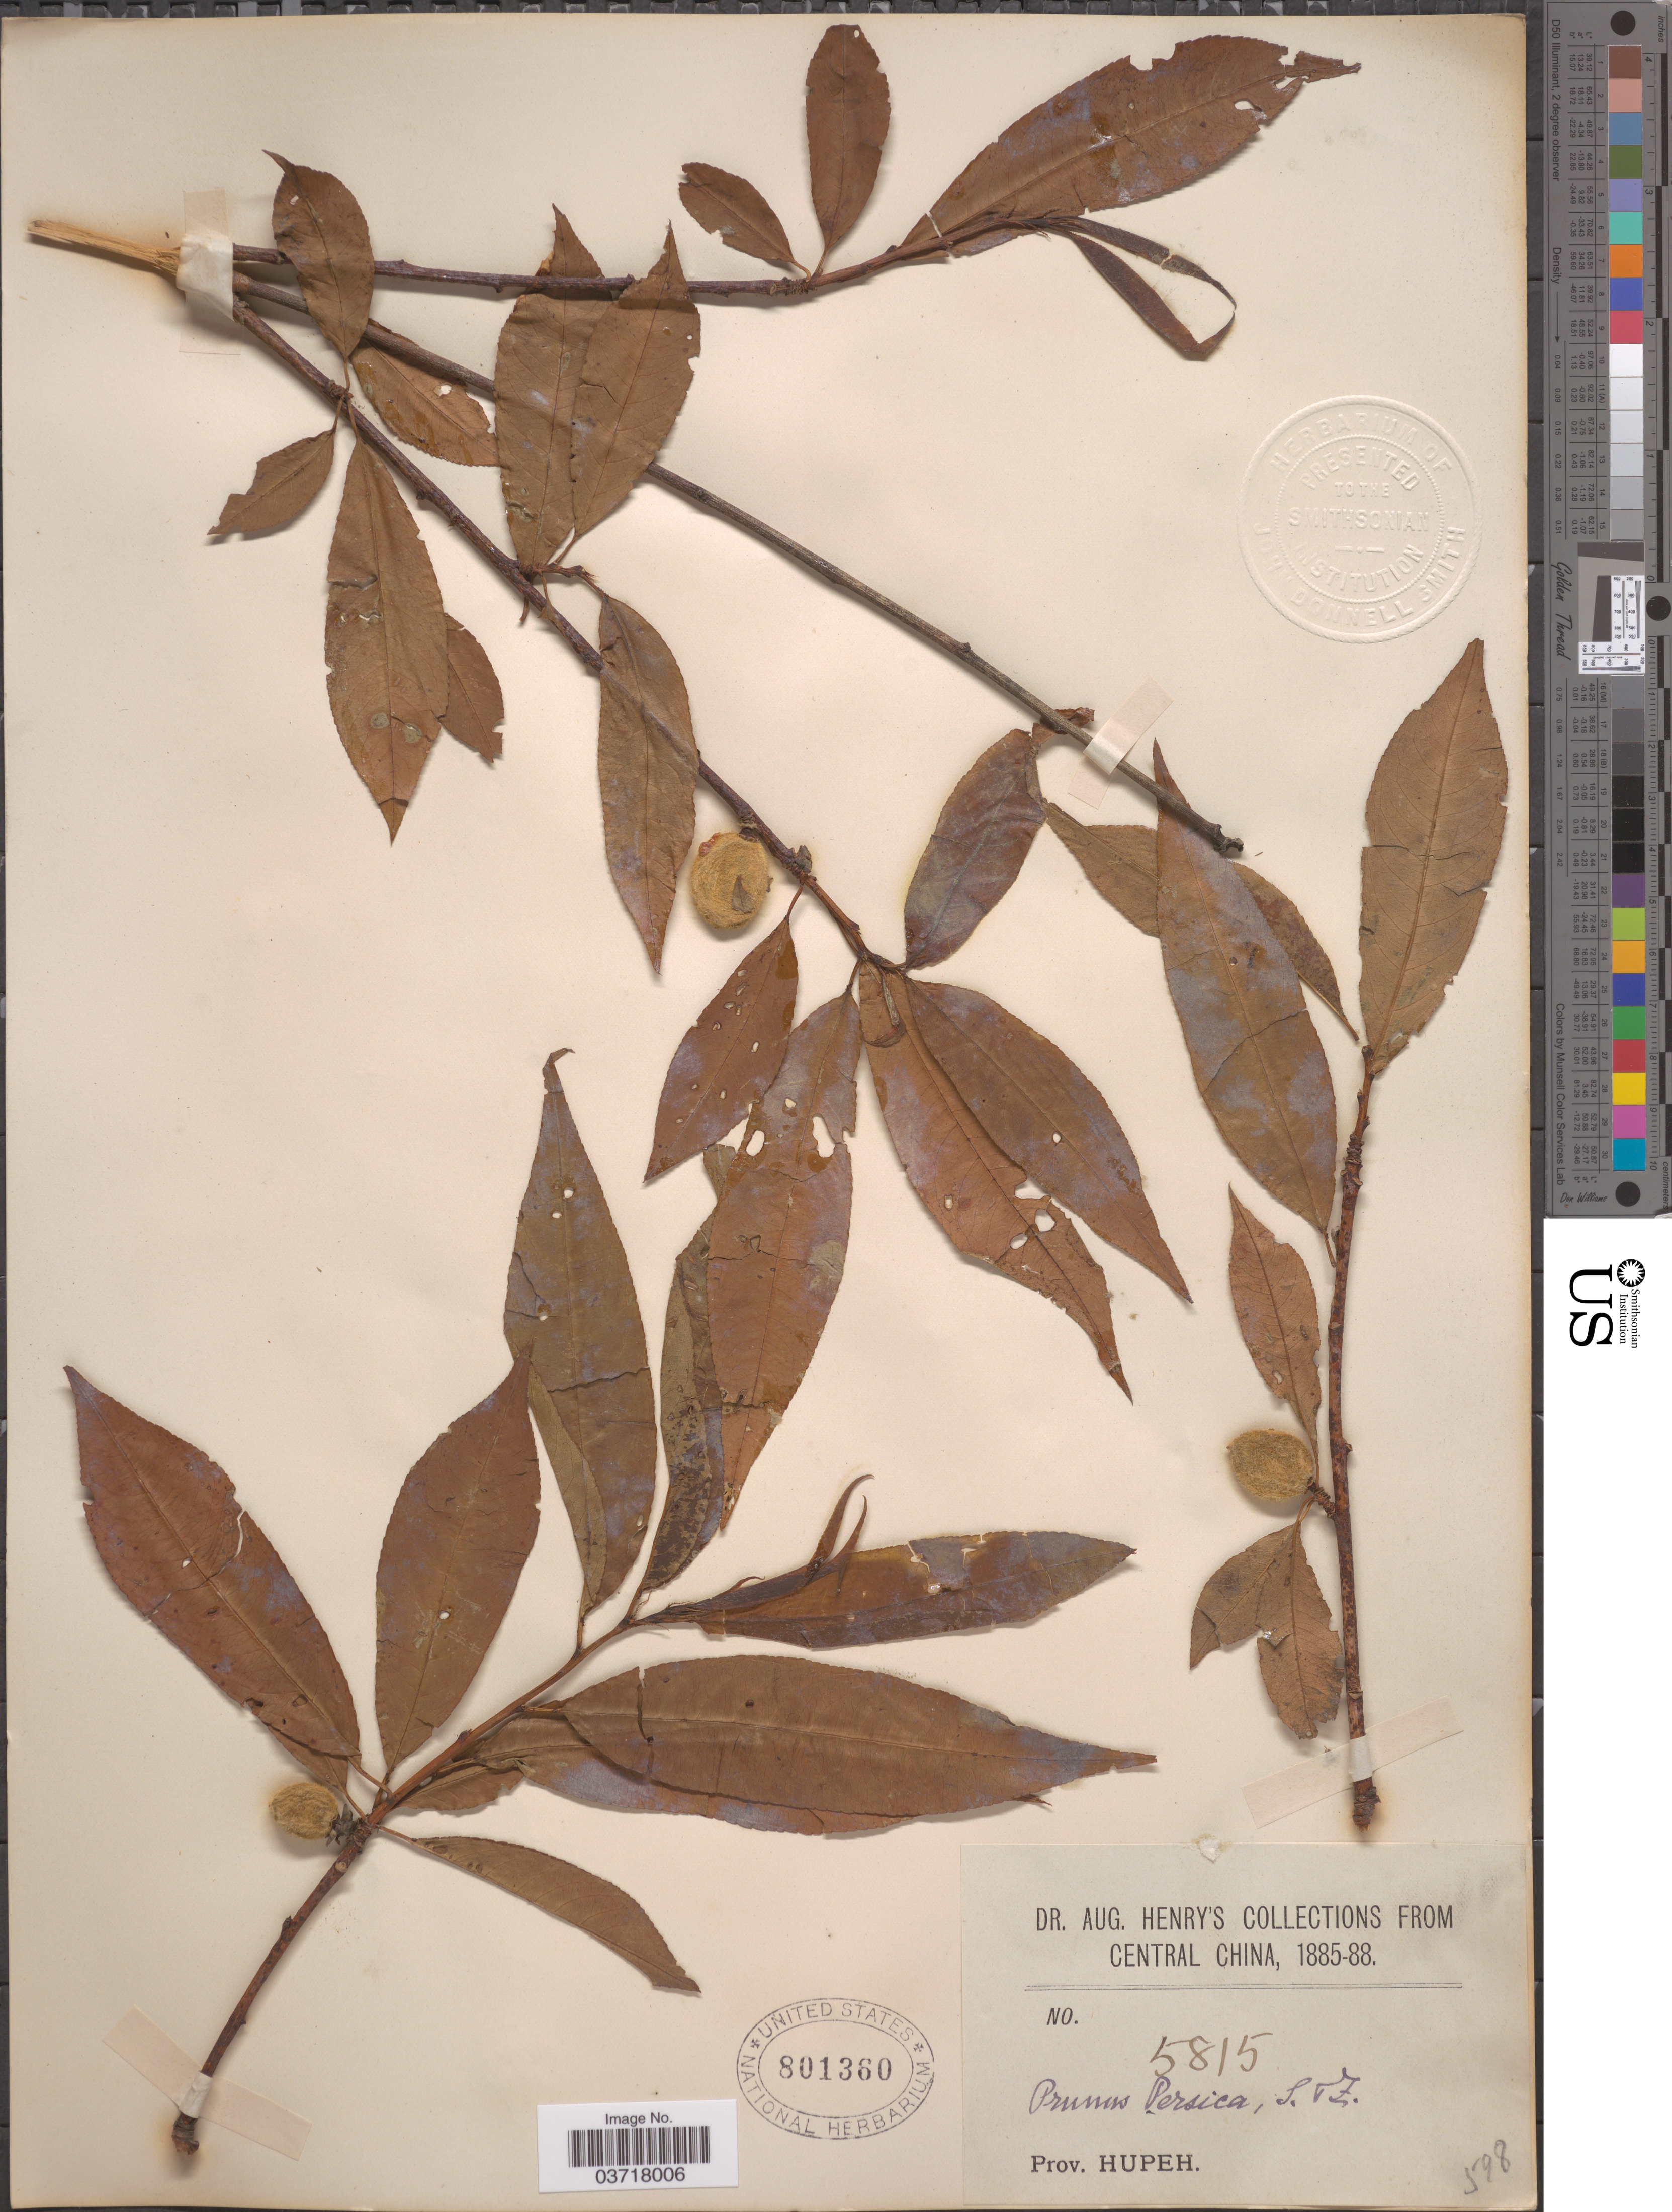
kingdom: Plantae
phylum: Tracheophyta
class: Magnoliopsida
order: Rosales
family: Rosaceae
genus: Prunus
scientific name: Prunus persica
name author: (L.) Batsch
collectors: A. Henry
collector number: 5815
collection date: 1885/1888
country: China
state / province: Hubei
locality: Central China. Prov. Hupeh.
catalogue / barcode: US 801360